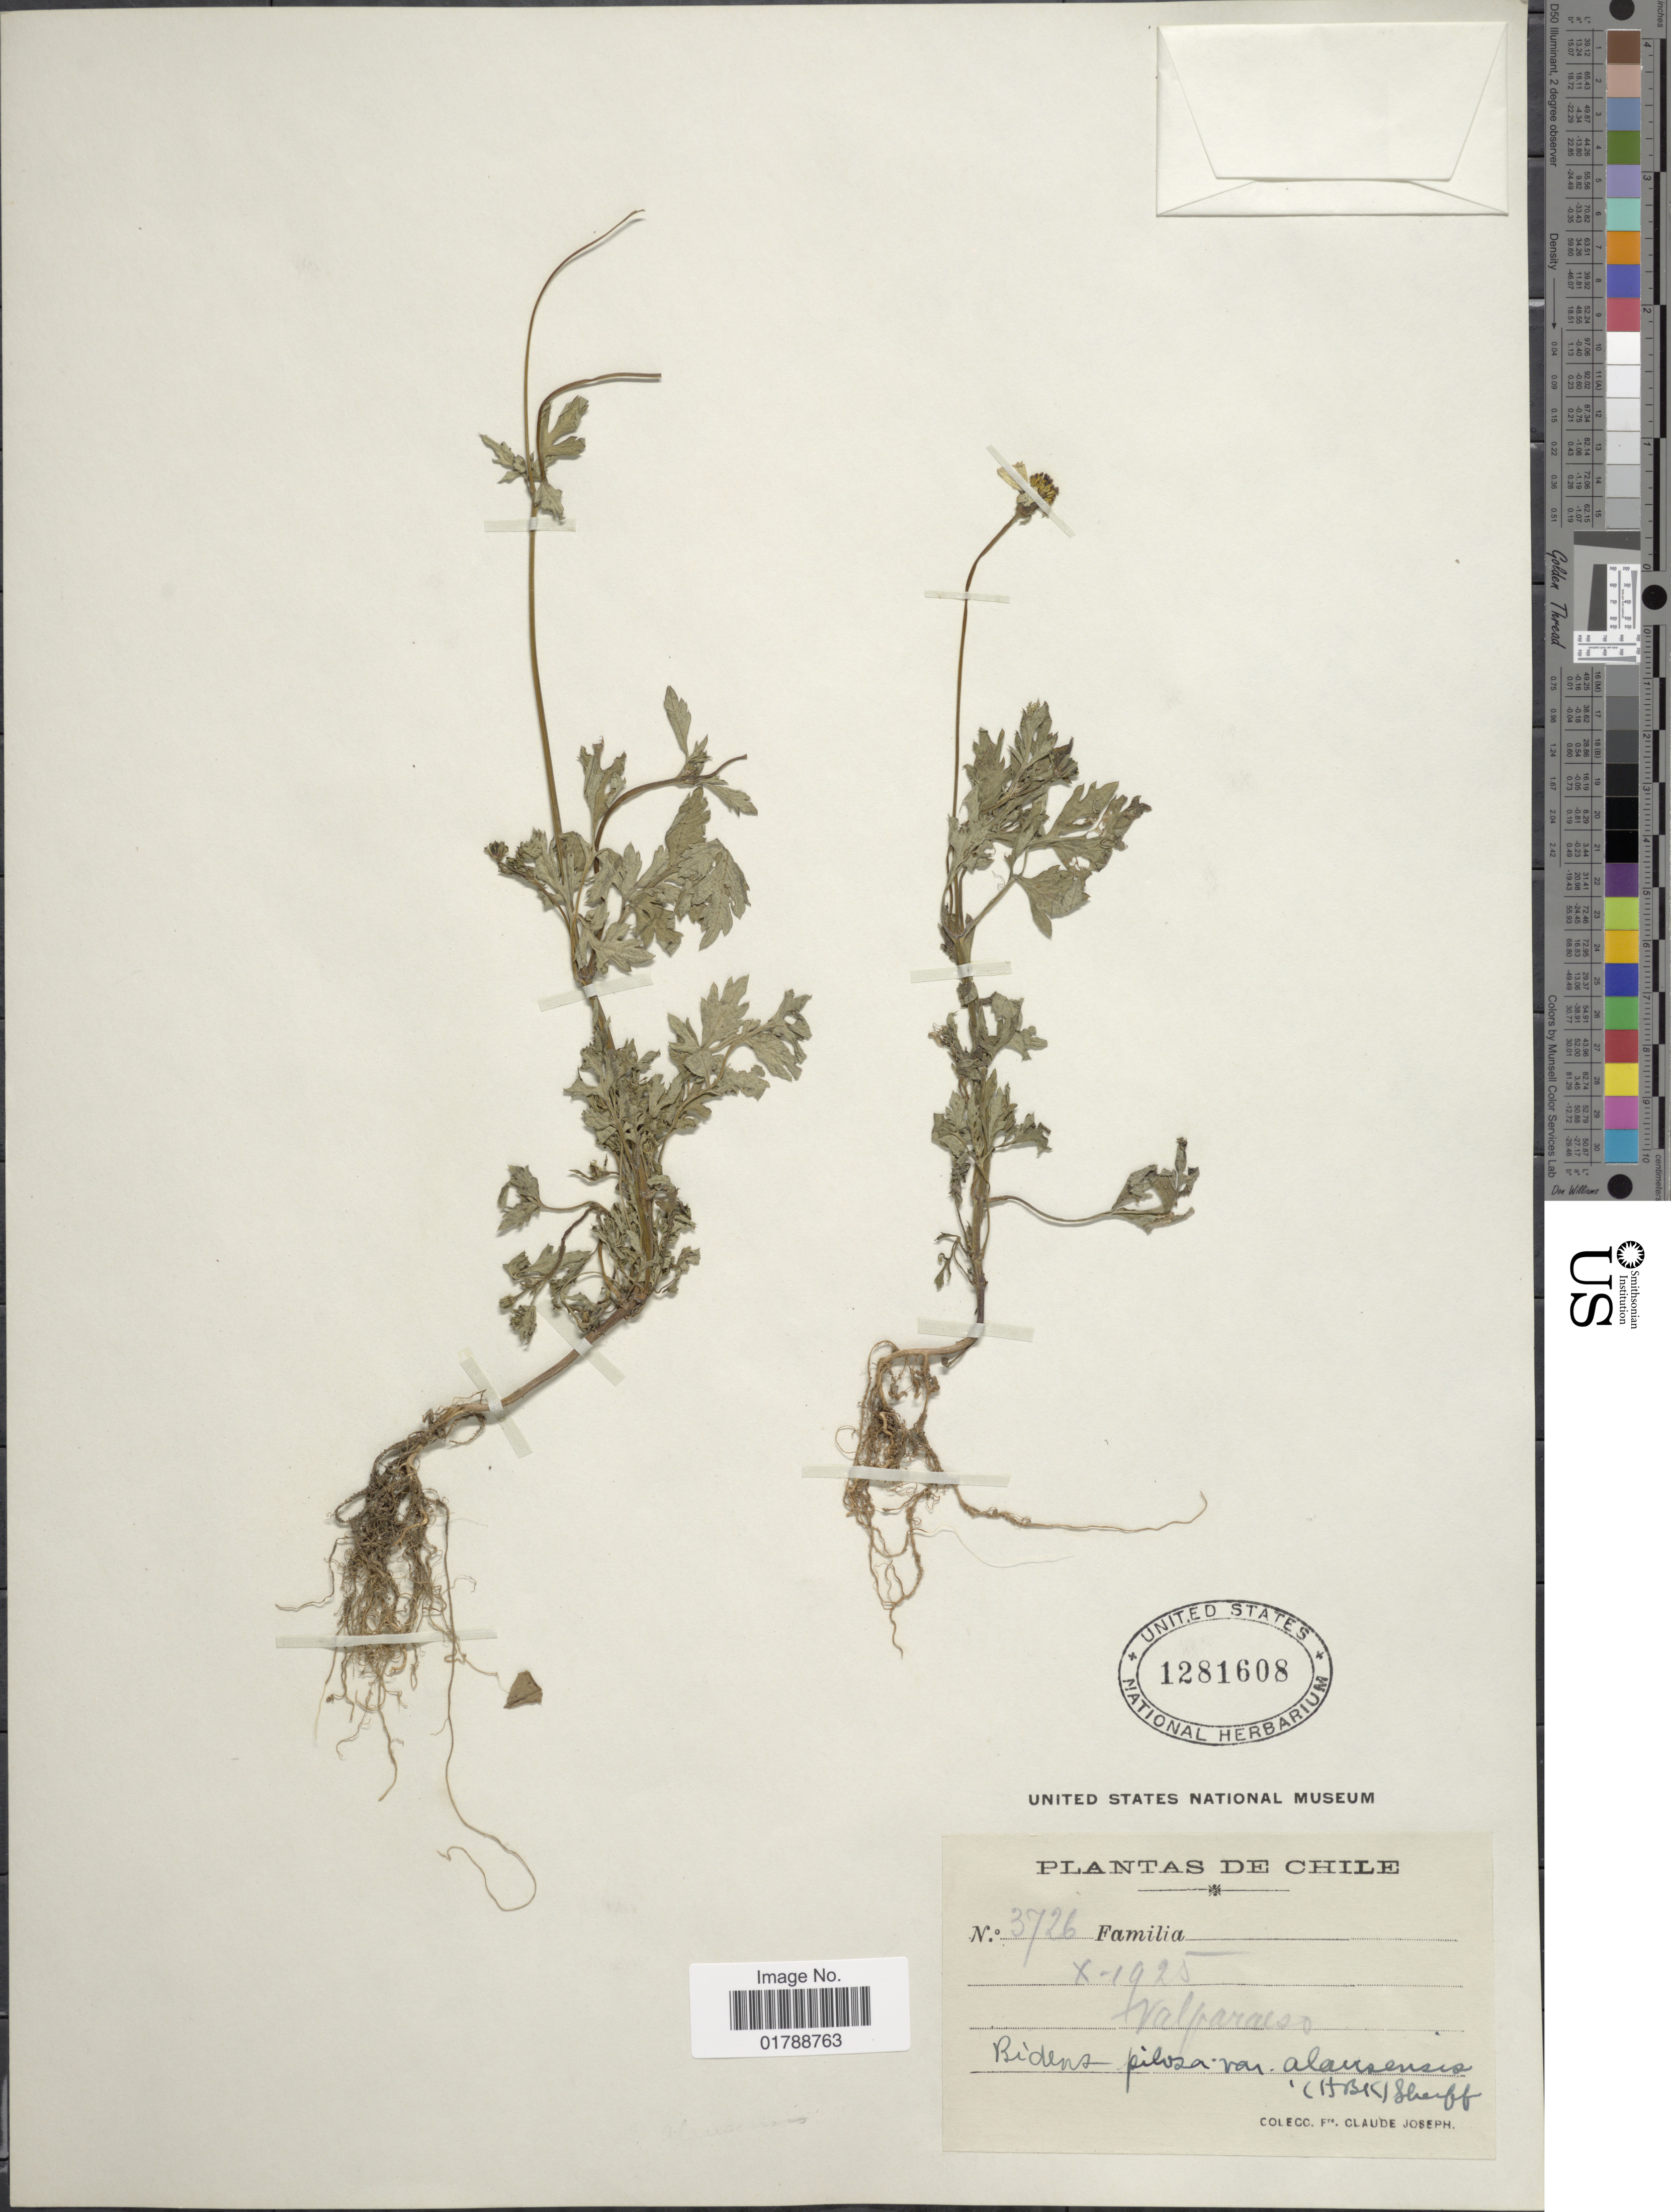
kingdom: Plantae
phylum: Tracheophyta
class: Magnoliopsida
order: Asterales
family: Asteraceae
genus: Bidens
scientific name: Bidens pilosa var. alausensis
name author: Sherff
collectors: Bro. Claude-Joseph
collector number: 3726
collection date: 1925-10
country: Chile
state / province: Valparaíso (V)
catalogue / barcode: US 1281608